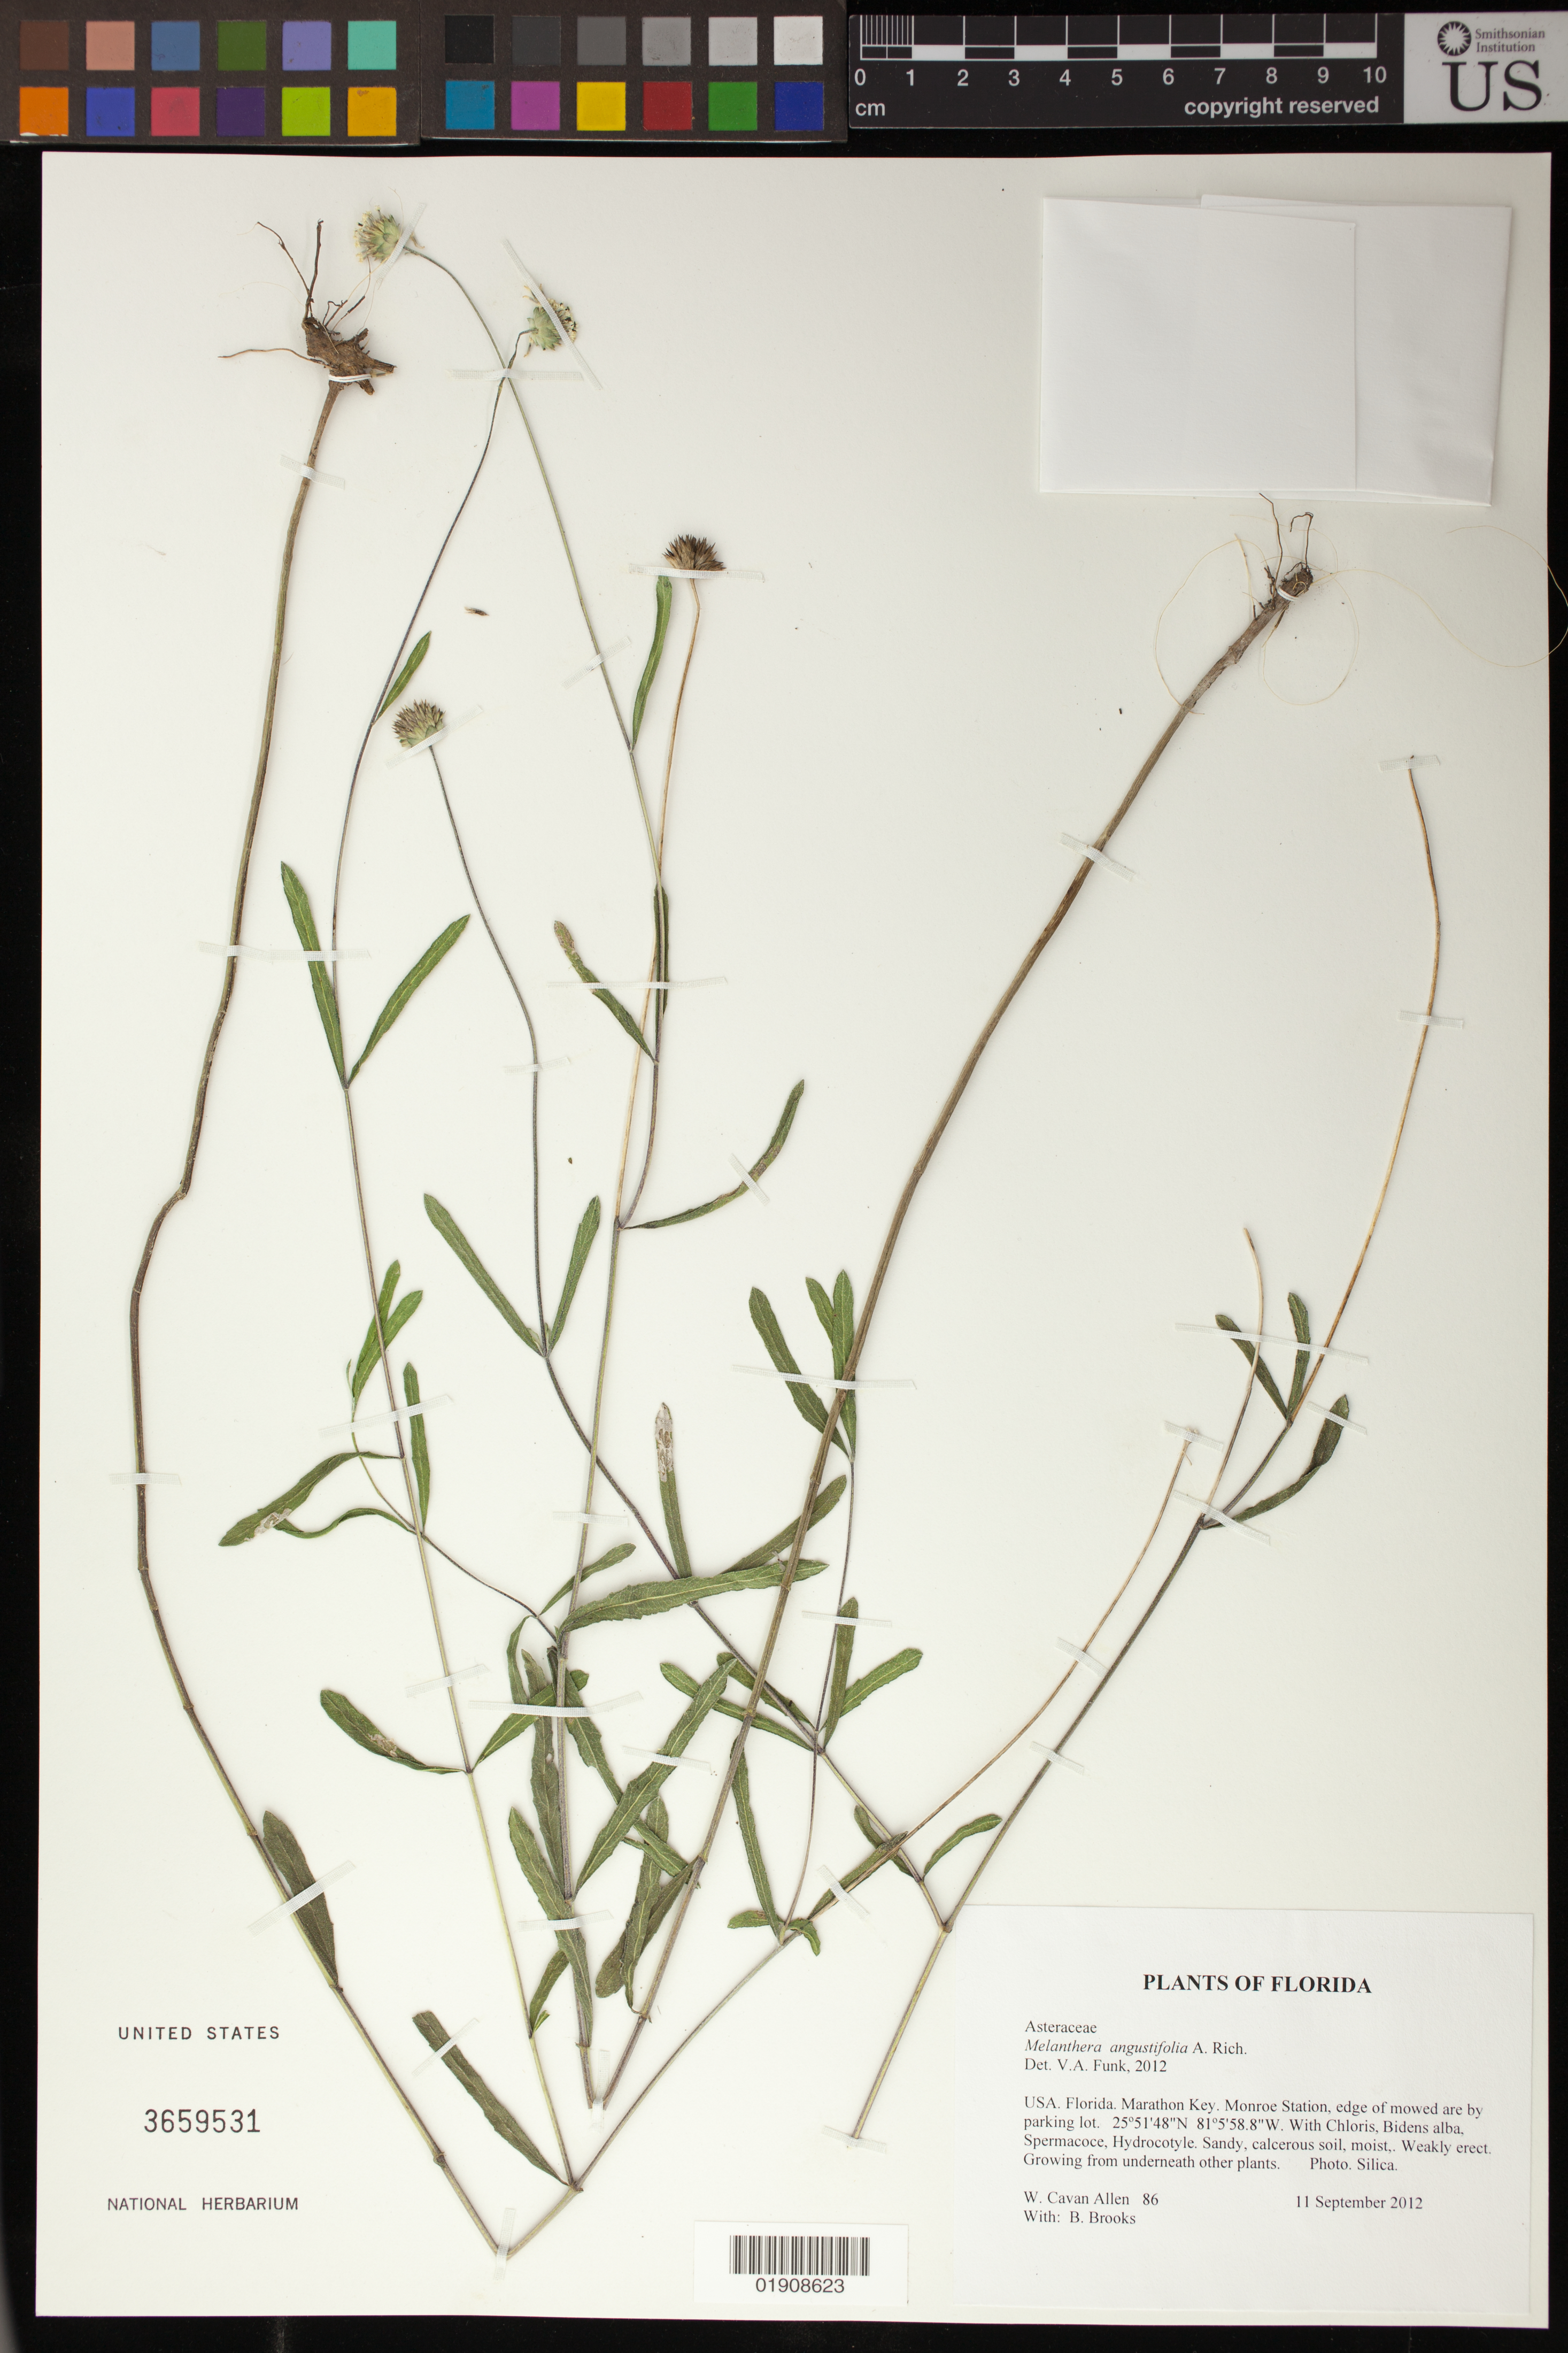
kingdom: Plantae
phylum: Tracheophyta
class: Magnoliopsida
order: Asterales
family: Asteraceae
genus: Melanthera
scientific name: Melanthera angustifolia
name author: A. Rich. in Sagra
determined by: Funk, Vicki A., (BOT), Smithsonian Institution - National Museum of Natural History (UNITED STATES)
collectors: W. Allen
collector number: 86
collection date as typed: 11 September 2012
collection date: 2012-09-11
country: United States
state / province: Florida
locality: Marathon Key. Monroe Station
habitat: Sandy, calcerous soil, moist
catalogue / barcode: US 3659531